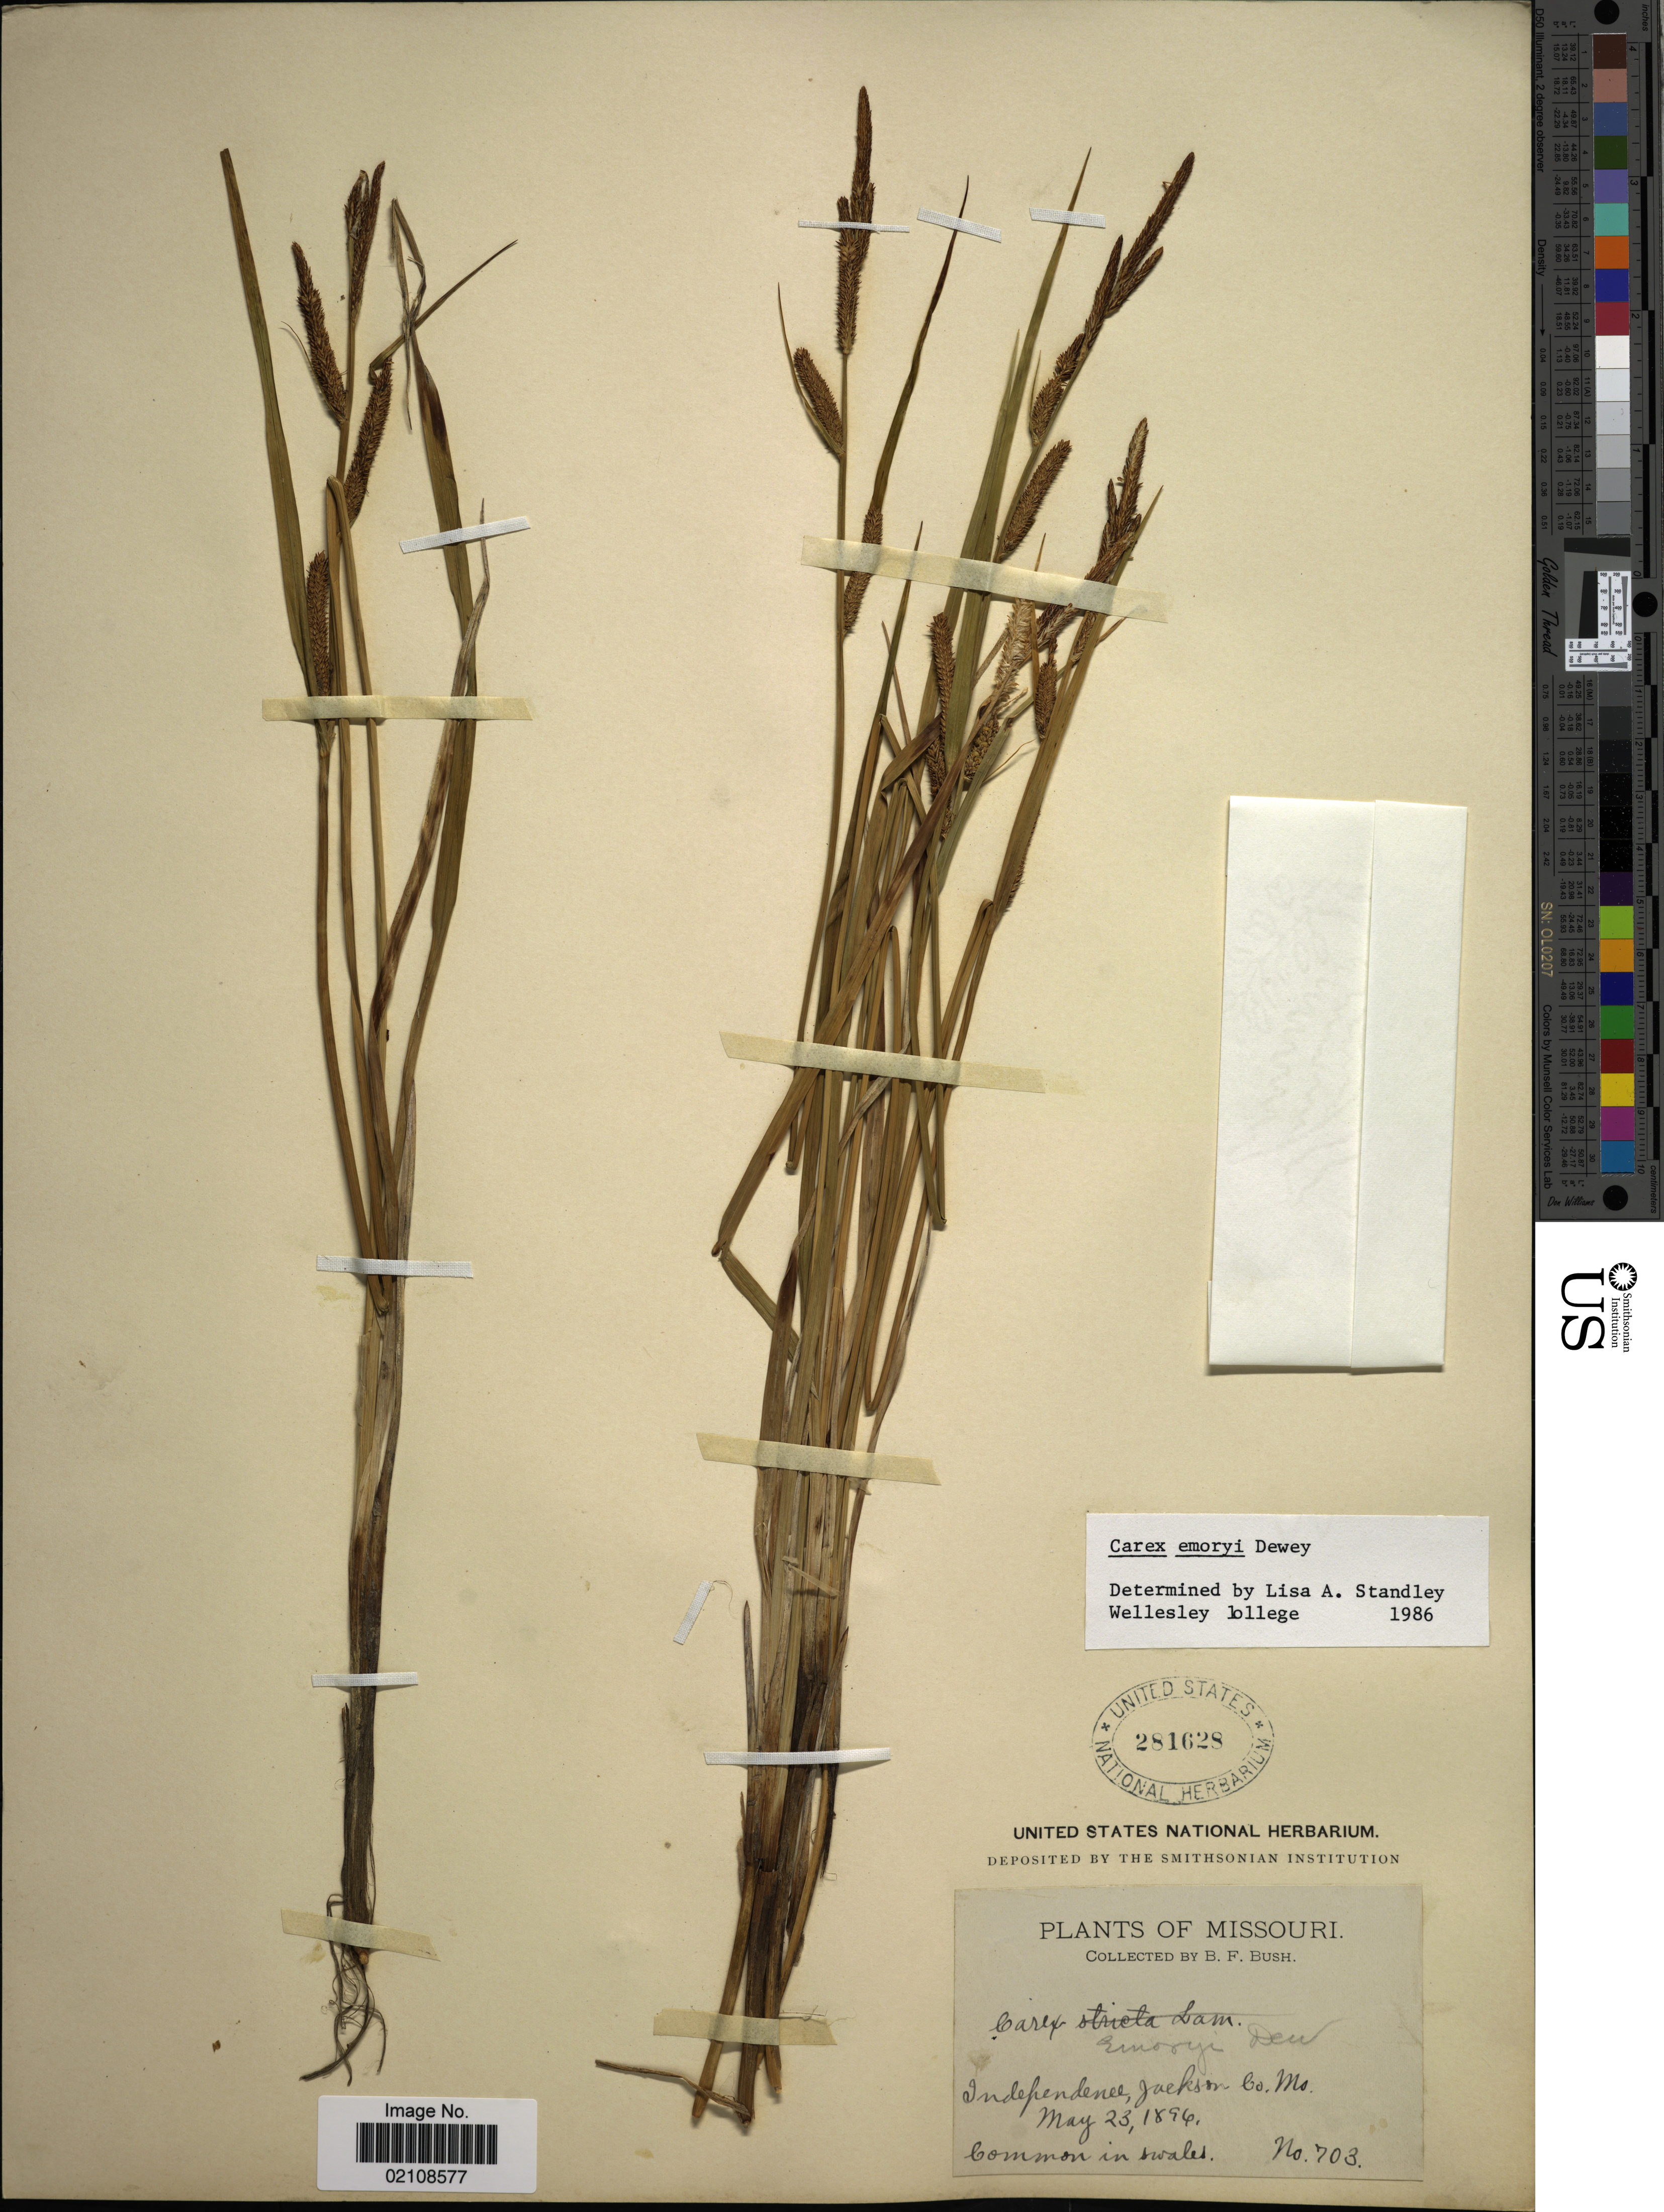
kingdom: Plantae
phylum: Tracheophyta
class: Liliopsida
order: Poales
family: Cyperaceae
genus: Carex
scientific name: Carex emoryi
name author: Dewey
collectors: B. F. Bush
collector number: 703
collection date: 1894-05-23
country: United States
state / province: Missouri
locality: Independence, Jackson Co.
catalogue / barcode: US 281628